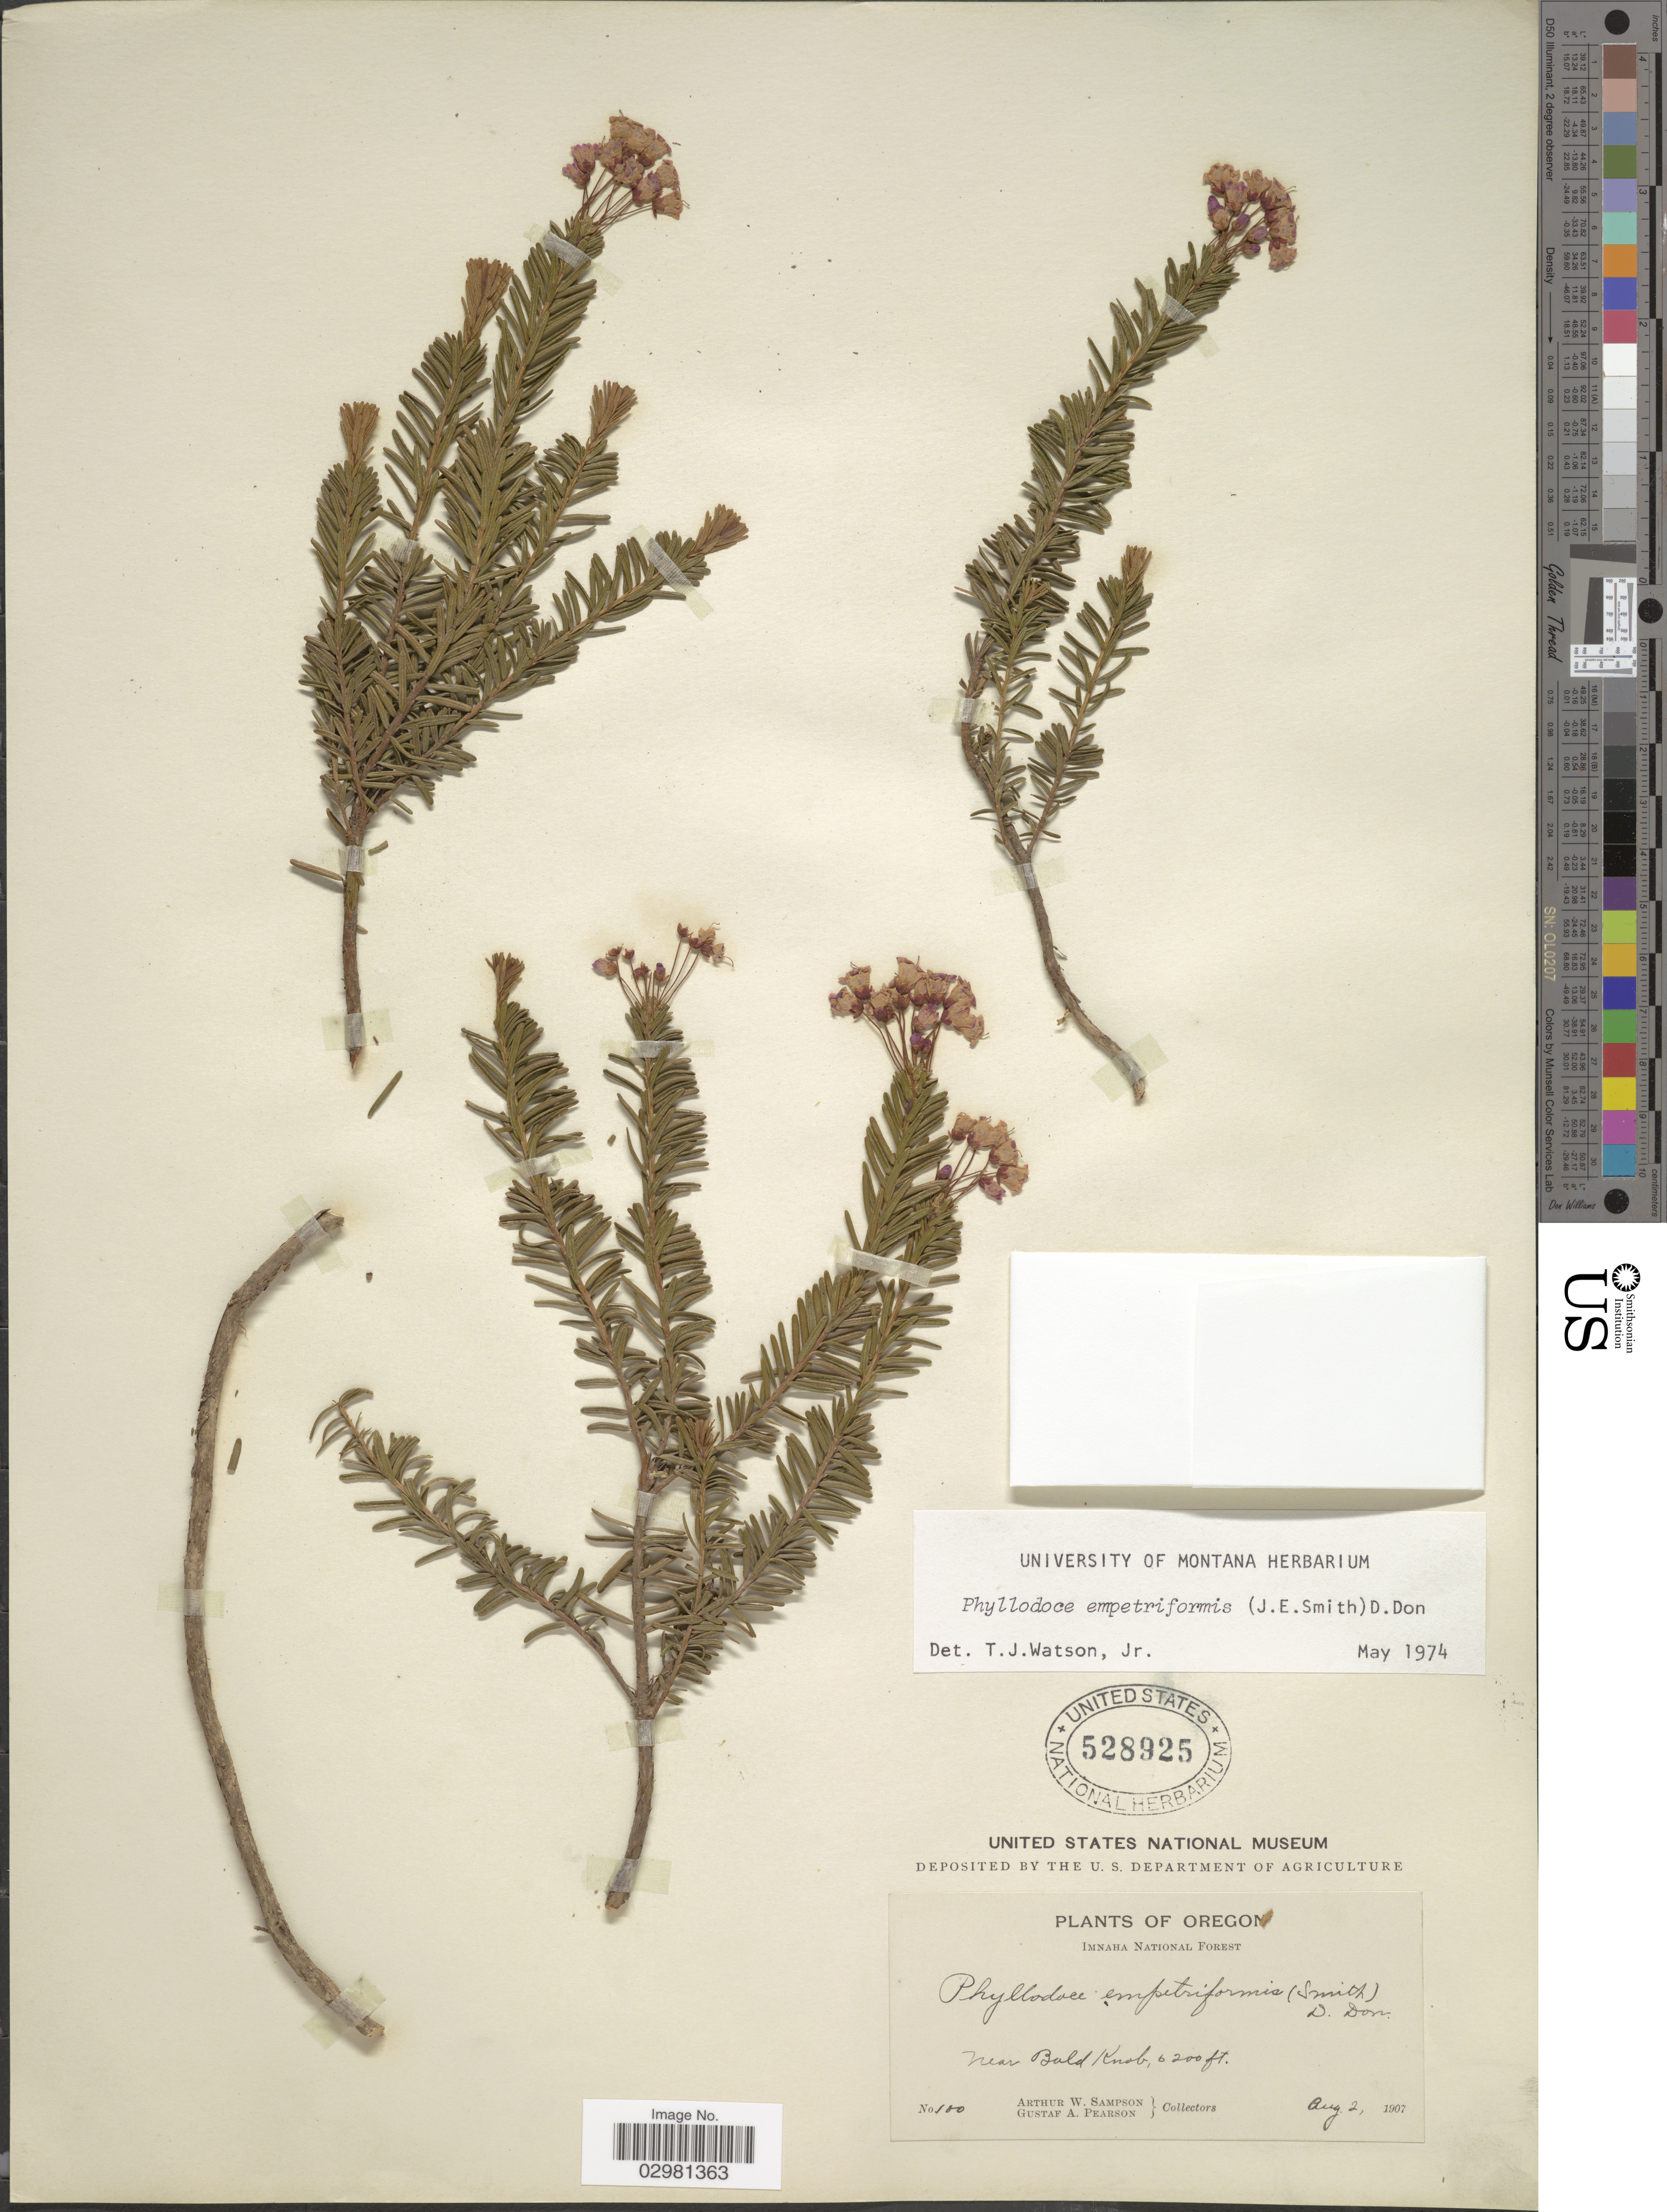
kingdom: Plantae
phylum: Tracheophyta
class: Magnoliopsida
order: Ericales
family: Ericaceae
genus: Phyllodoce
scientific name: Phyllodoce empetiformis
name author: (Small) D. Don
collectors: A. Sampson & G. Pearson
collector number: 100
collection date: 1907-08-02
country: United States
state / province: Oregon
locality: Imnaha National Forest, near Bald Knob.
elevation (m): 1890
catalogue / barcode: US 528925